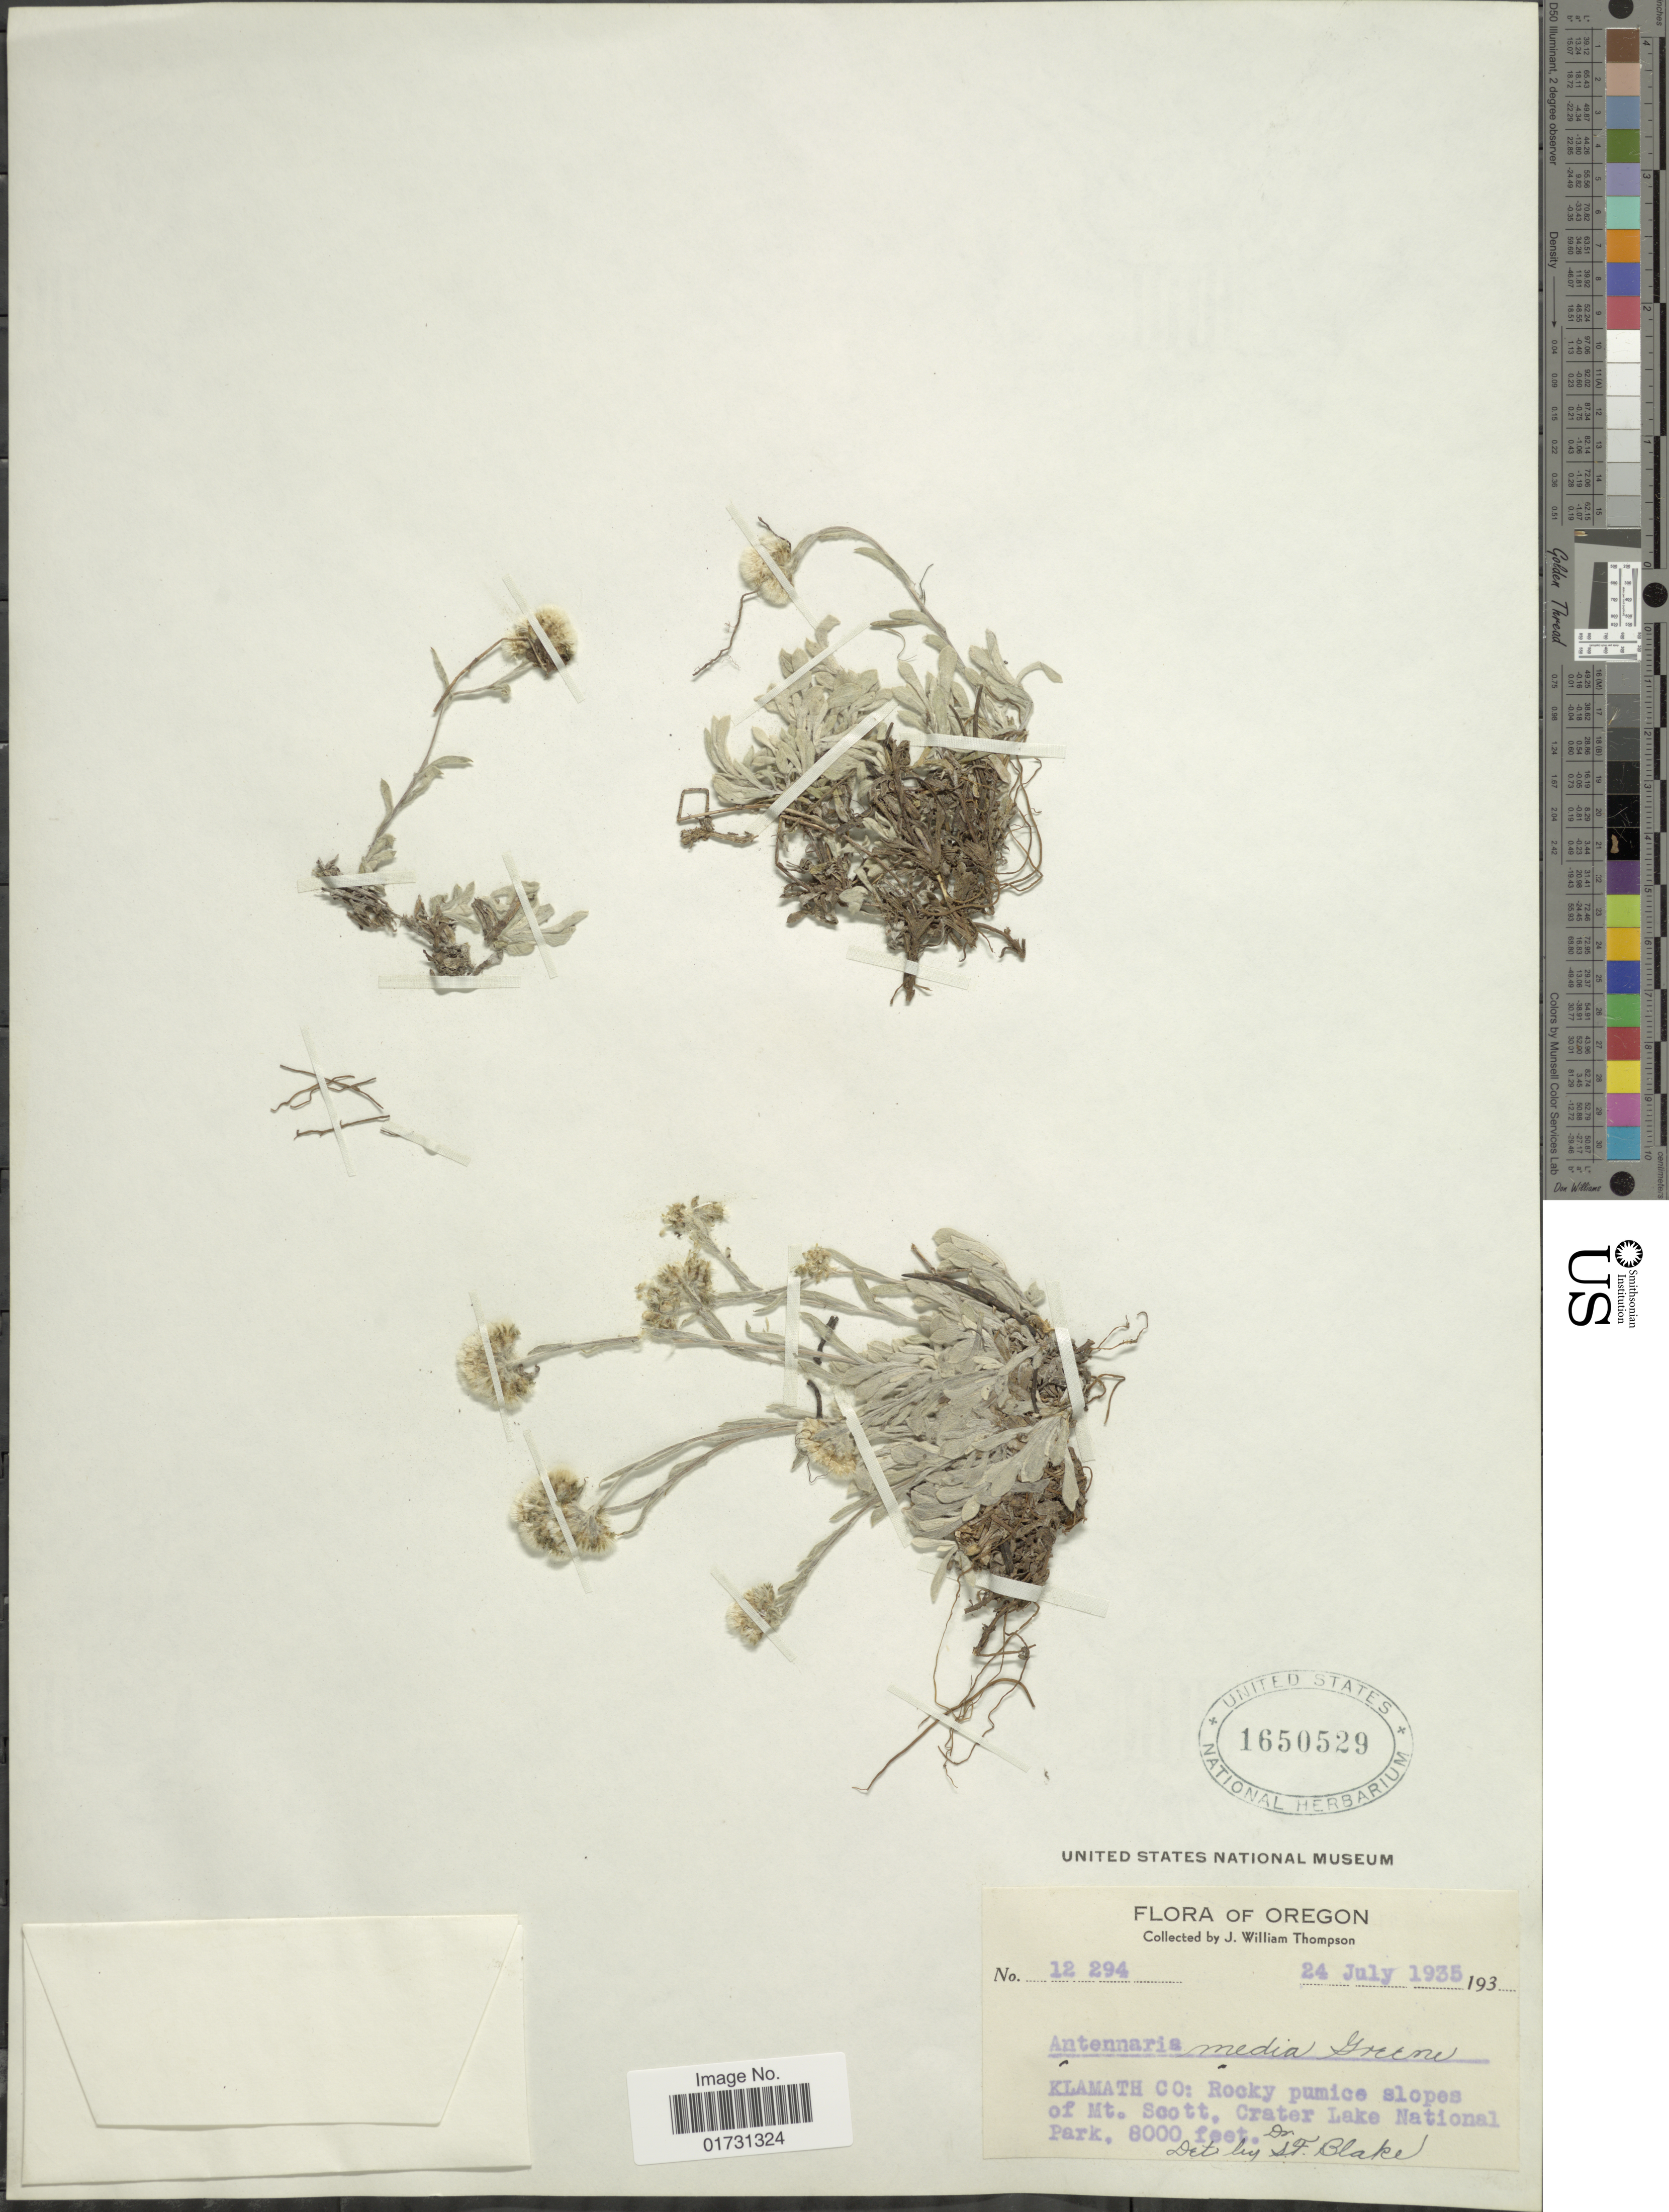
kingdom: Plantae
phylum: Tracheophyta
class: Magnoliopsida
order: Asterales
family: Asteraceae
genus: Antennaria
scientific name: Antennaria media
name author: Greene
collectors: J. W. Thompson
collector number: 12294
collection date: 1935-07-24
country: United States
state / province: Oregon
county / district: Klamath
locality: Klamath Co.: Rocky pumice slopes of Mt. Scott, Crater Lake National Park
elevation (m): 2438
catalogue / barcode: US 1650529